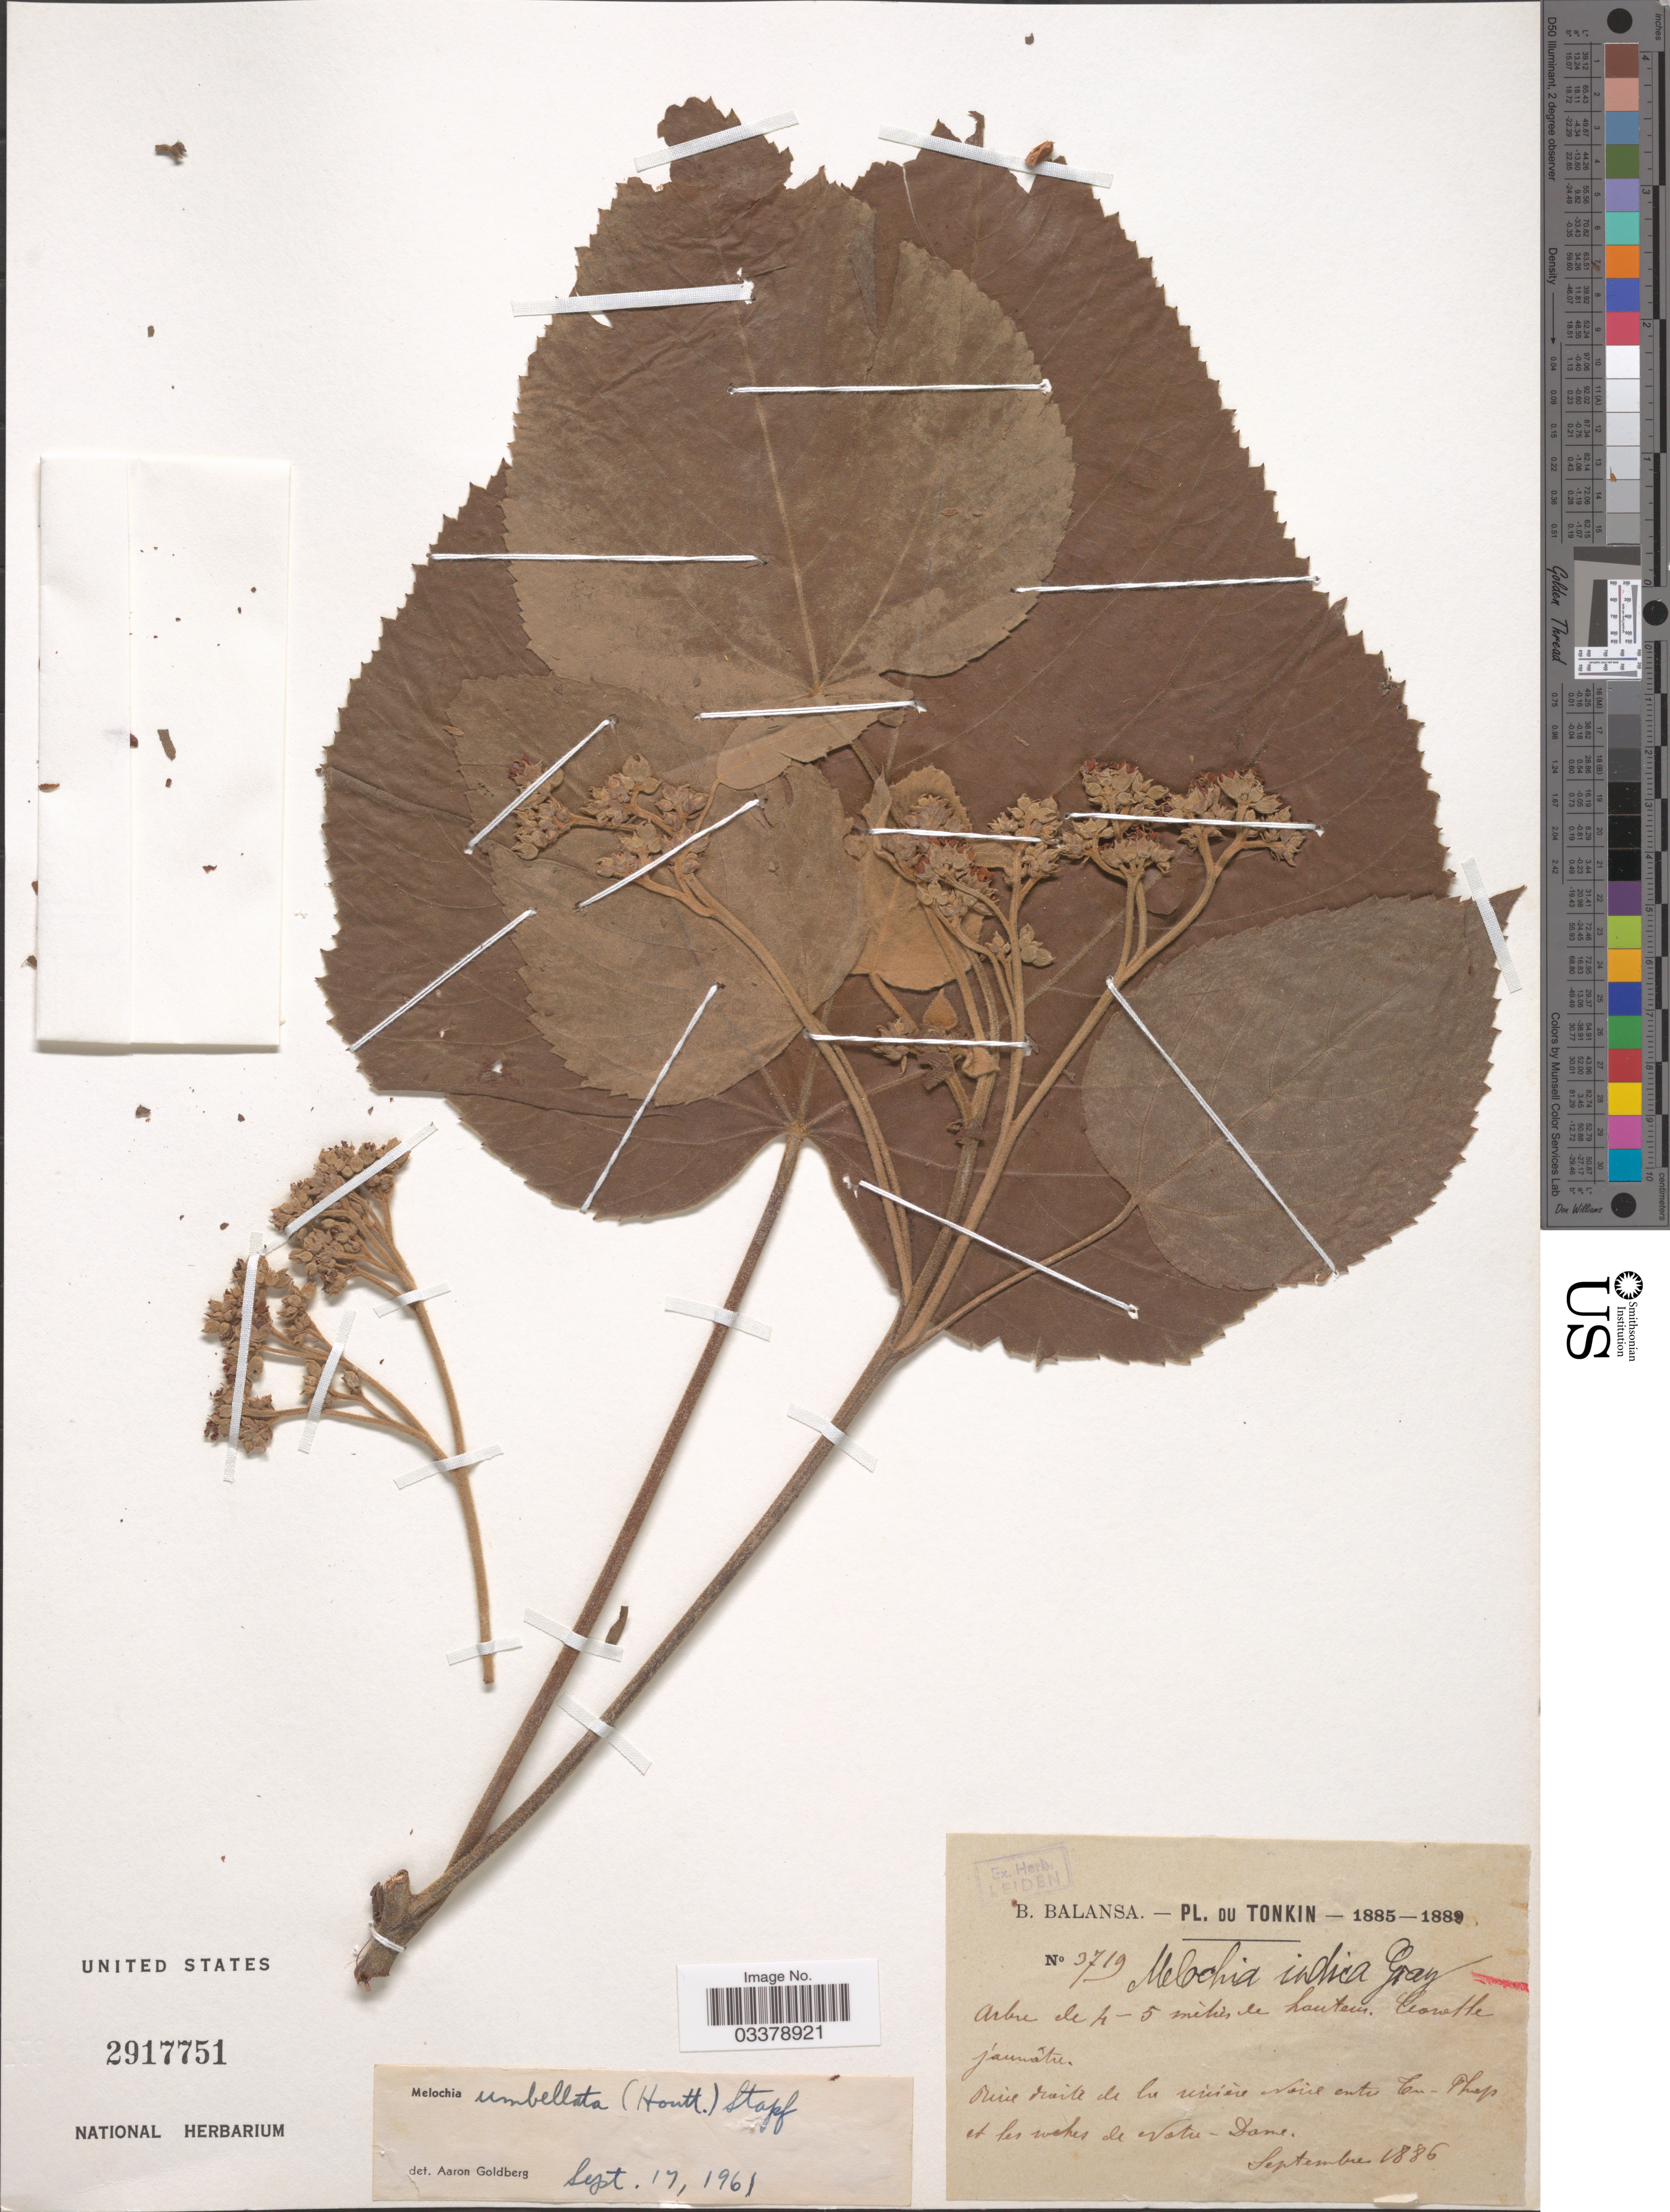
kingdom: Plantae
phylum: Tracheophyta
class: Magnoliopsida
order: Malvales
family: Malvaceae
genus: Melochia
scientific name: Melochia umbellata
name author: Stapf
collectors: B. Balansa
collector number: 3719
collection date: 1886-09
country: Vietnam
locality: Tonkin, Rive droite de la rivière Noire entre Du-Phap [interpreted], er les roches de Norte-Dame.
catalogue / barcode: US 2917751